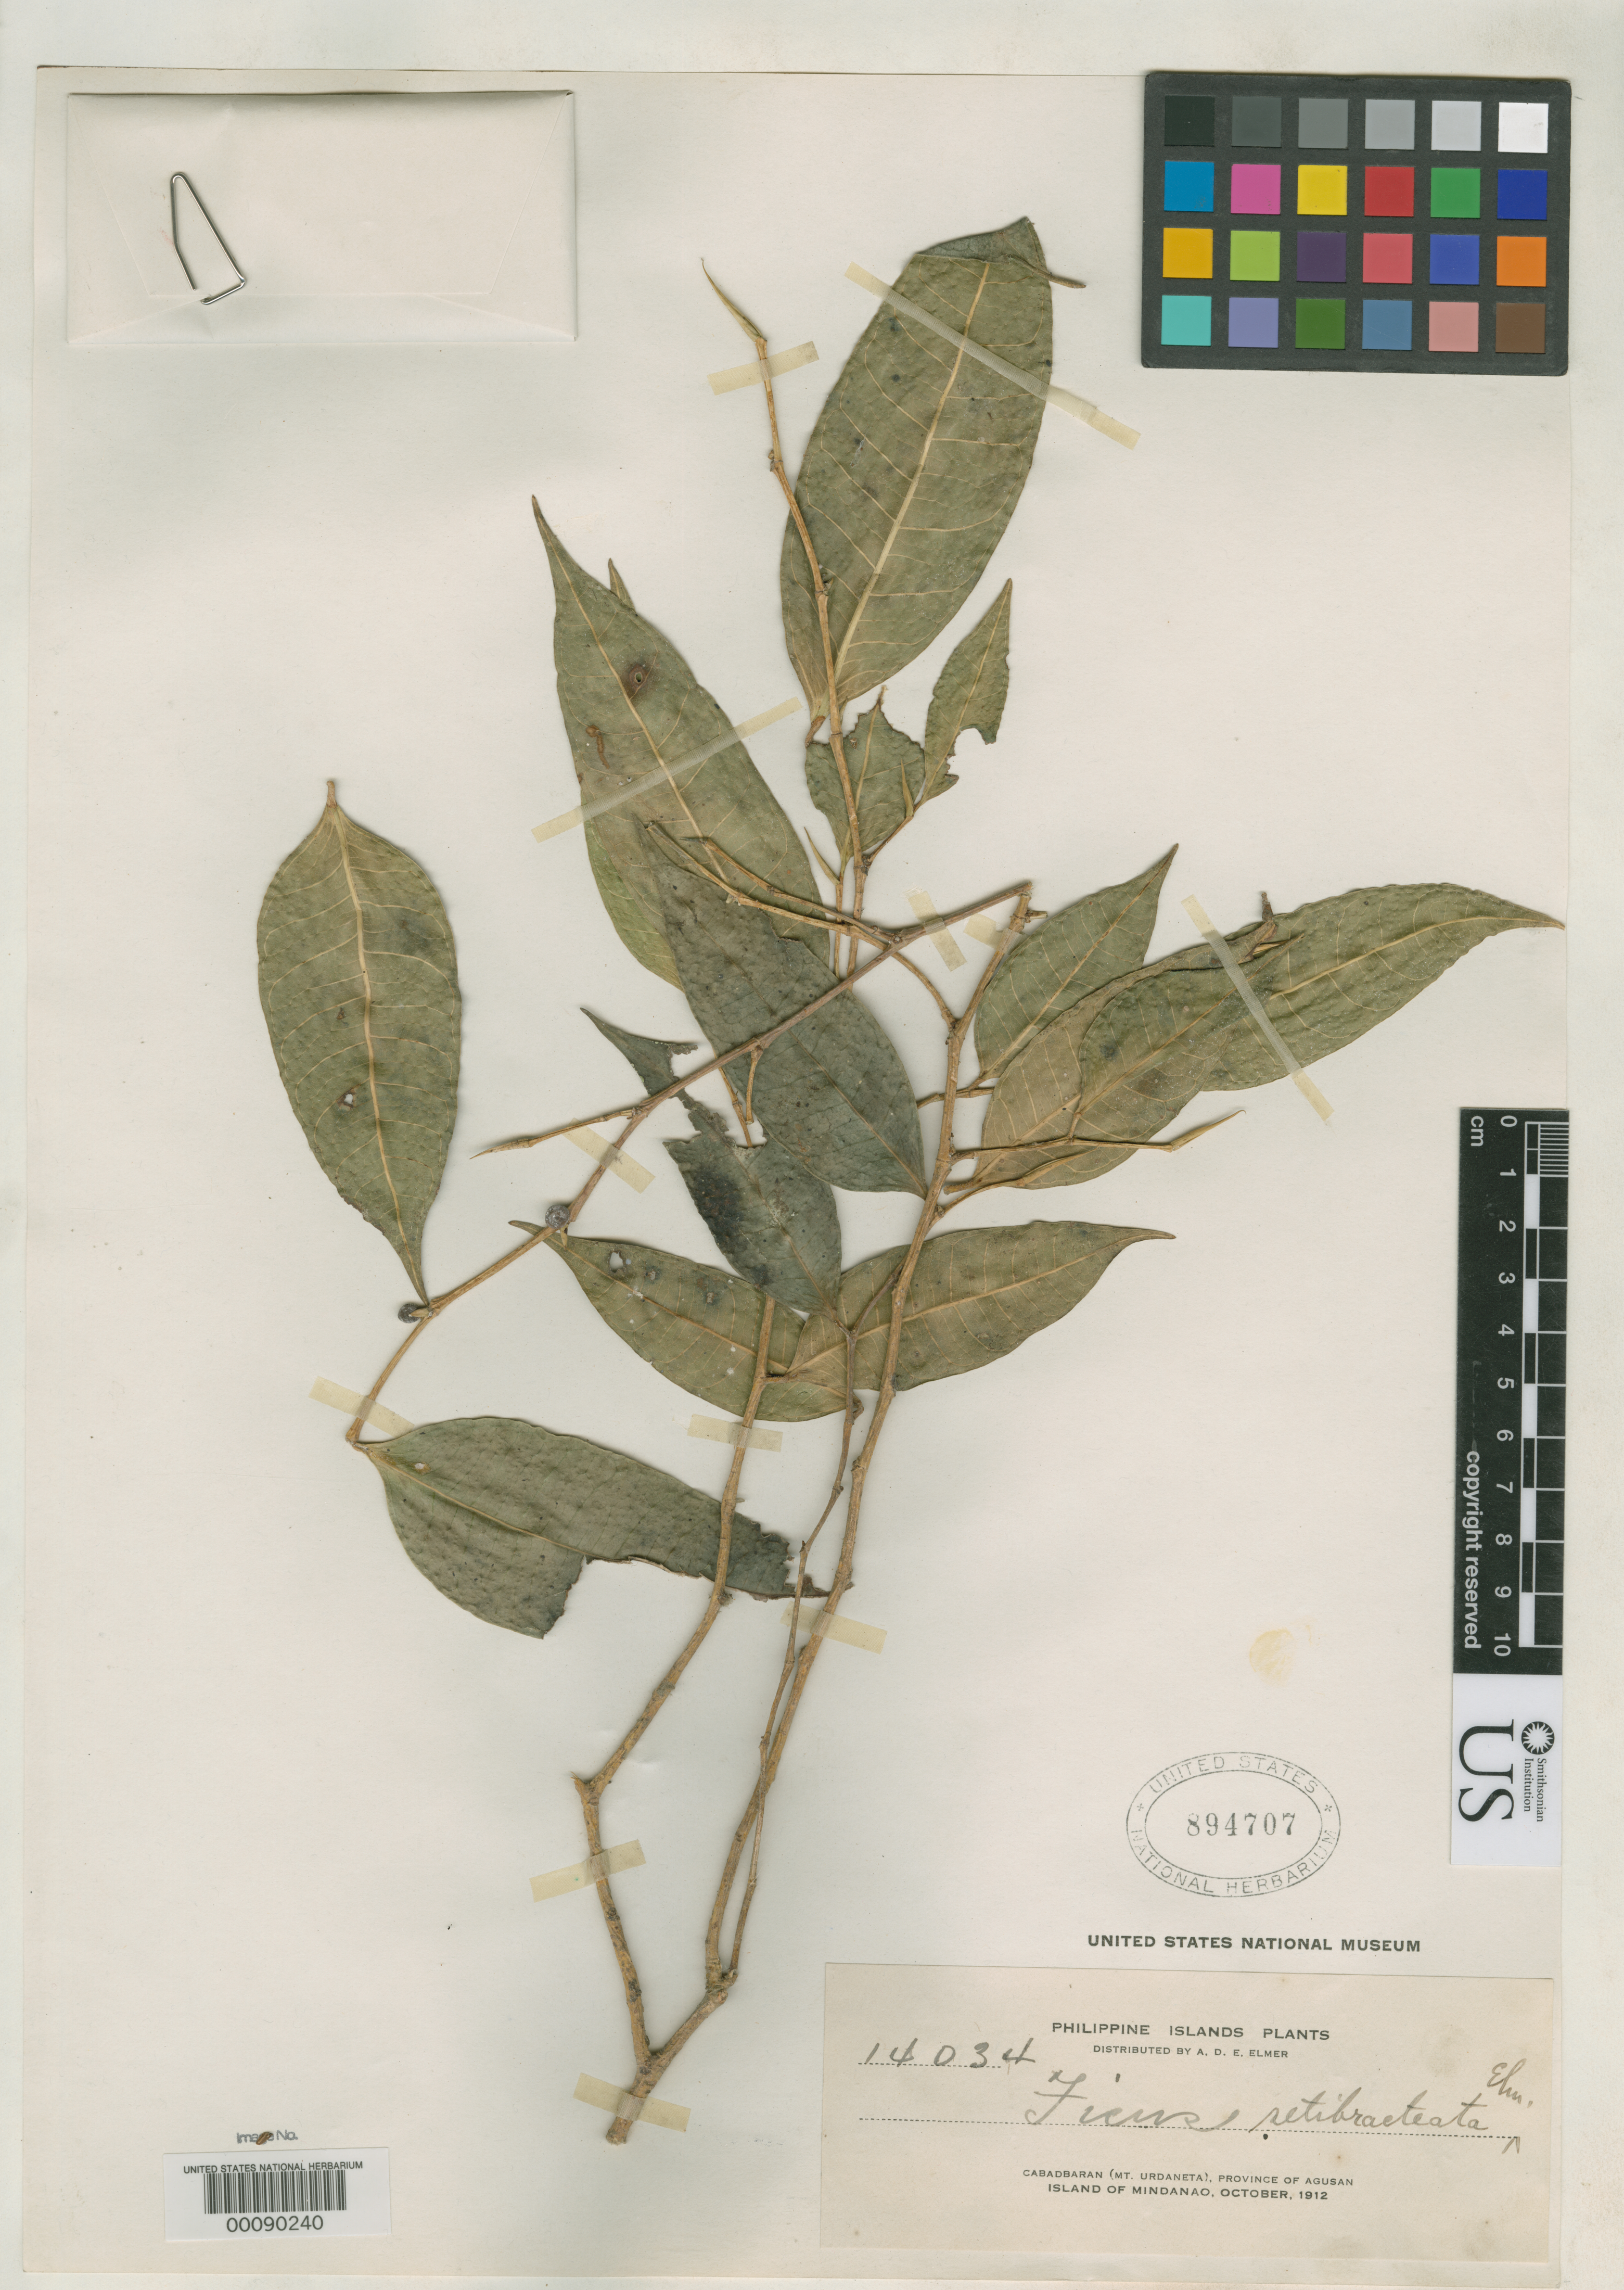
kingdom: Plantae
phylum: Tracheophyta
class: Magnoliopsida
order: Rosales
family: Moraceae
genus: Ficus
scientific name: Ficus setibracteata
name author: Elmer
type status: Isosyntype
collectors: A. D. E. Elmer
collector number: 14034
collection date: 1912-10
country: Philippines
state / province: Caraga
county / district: Agusan del Norte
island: Mindanao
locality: Cabadbaran (Mt. Urdaneta), Province of Agusan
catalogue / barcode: US 894707